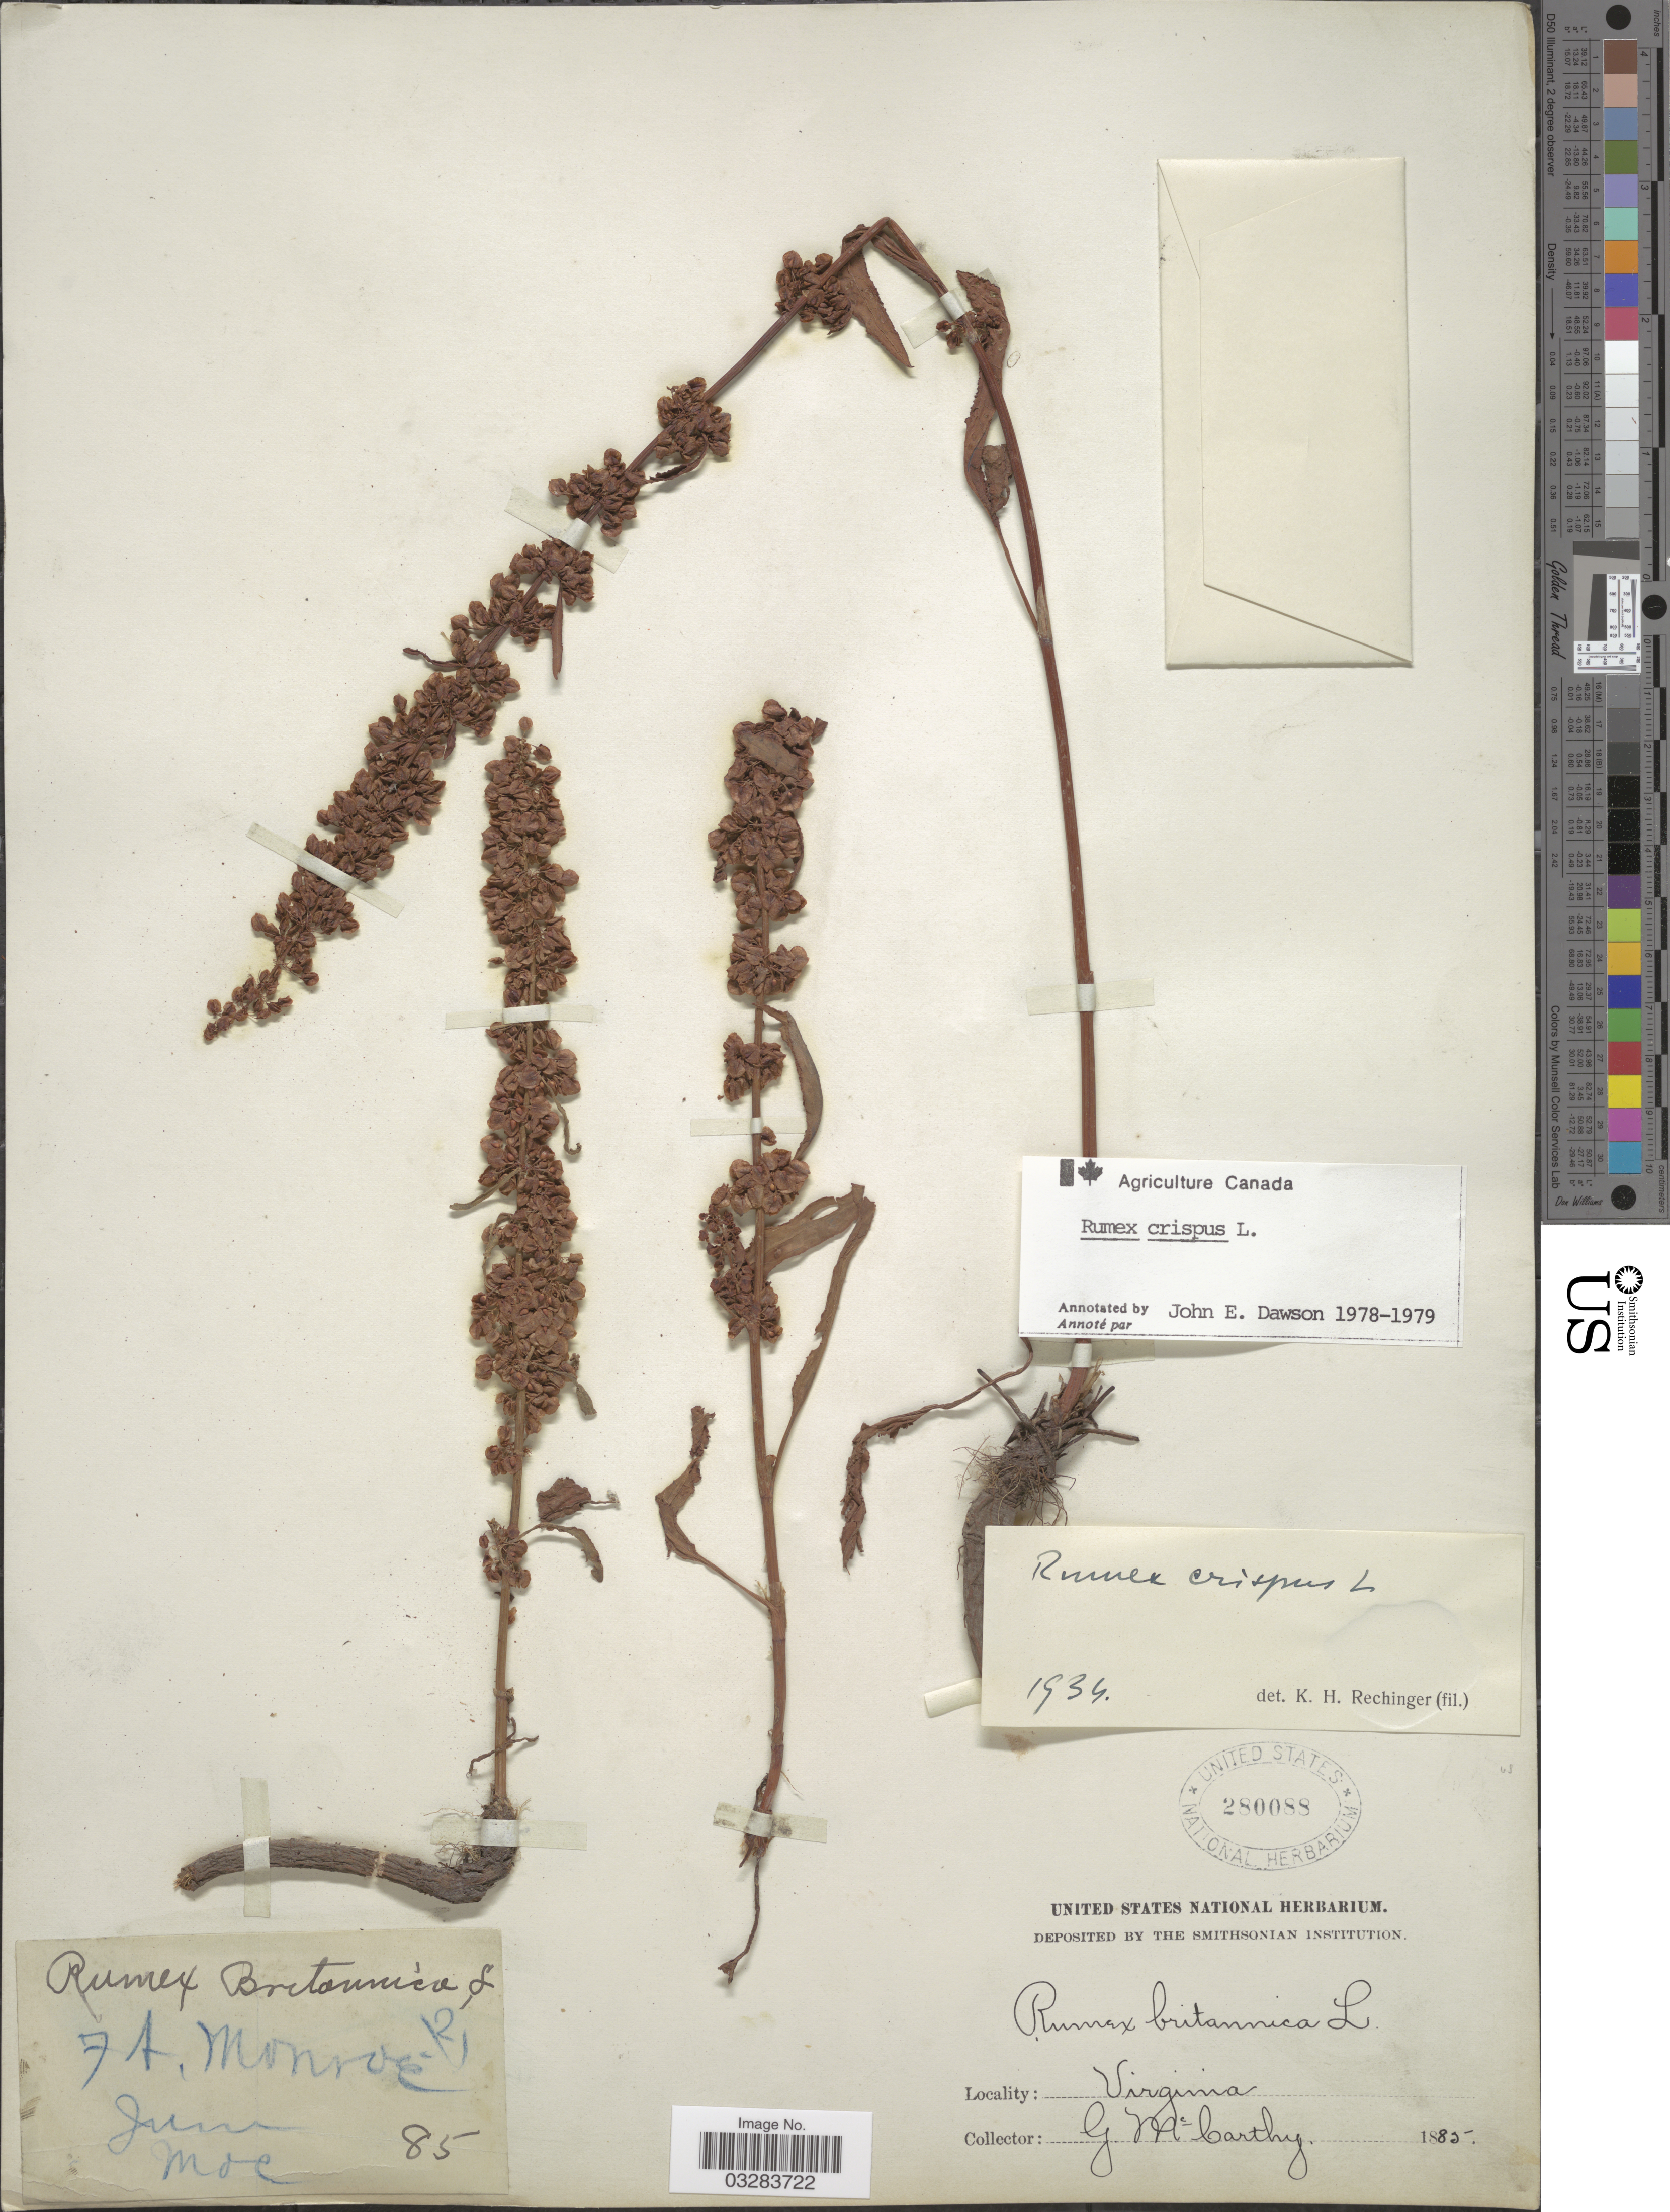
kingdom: Plantae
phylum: Tracheophyta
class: Magnoliopsida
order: Caryophyllales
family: Polygonaceae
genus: Rumex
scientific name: Rumex crispus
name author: L.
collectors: G. M. McCarthy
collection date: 1885-06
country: United States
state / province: Virginia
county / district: City of Hampton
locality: Fort Monroe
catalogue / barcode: US 280088